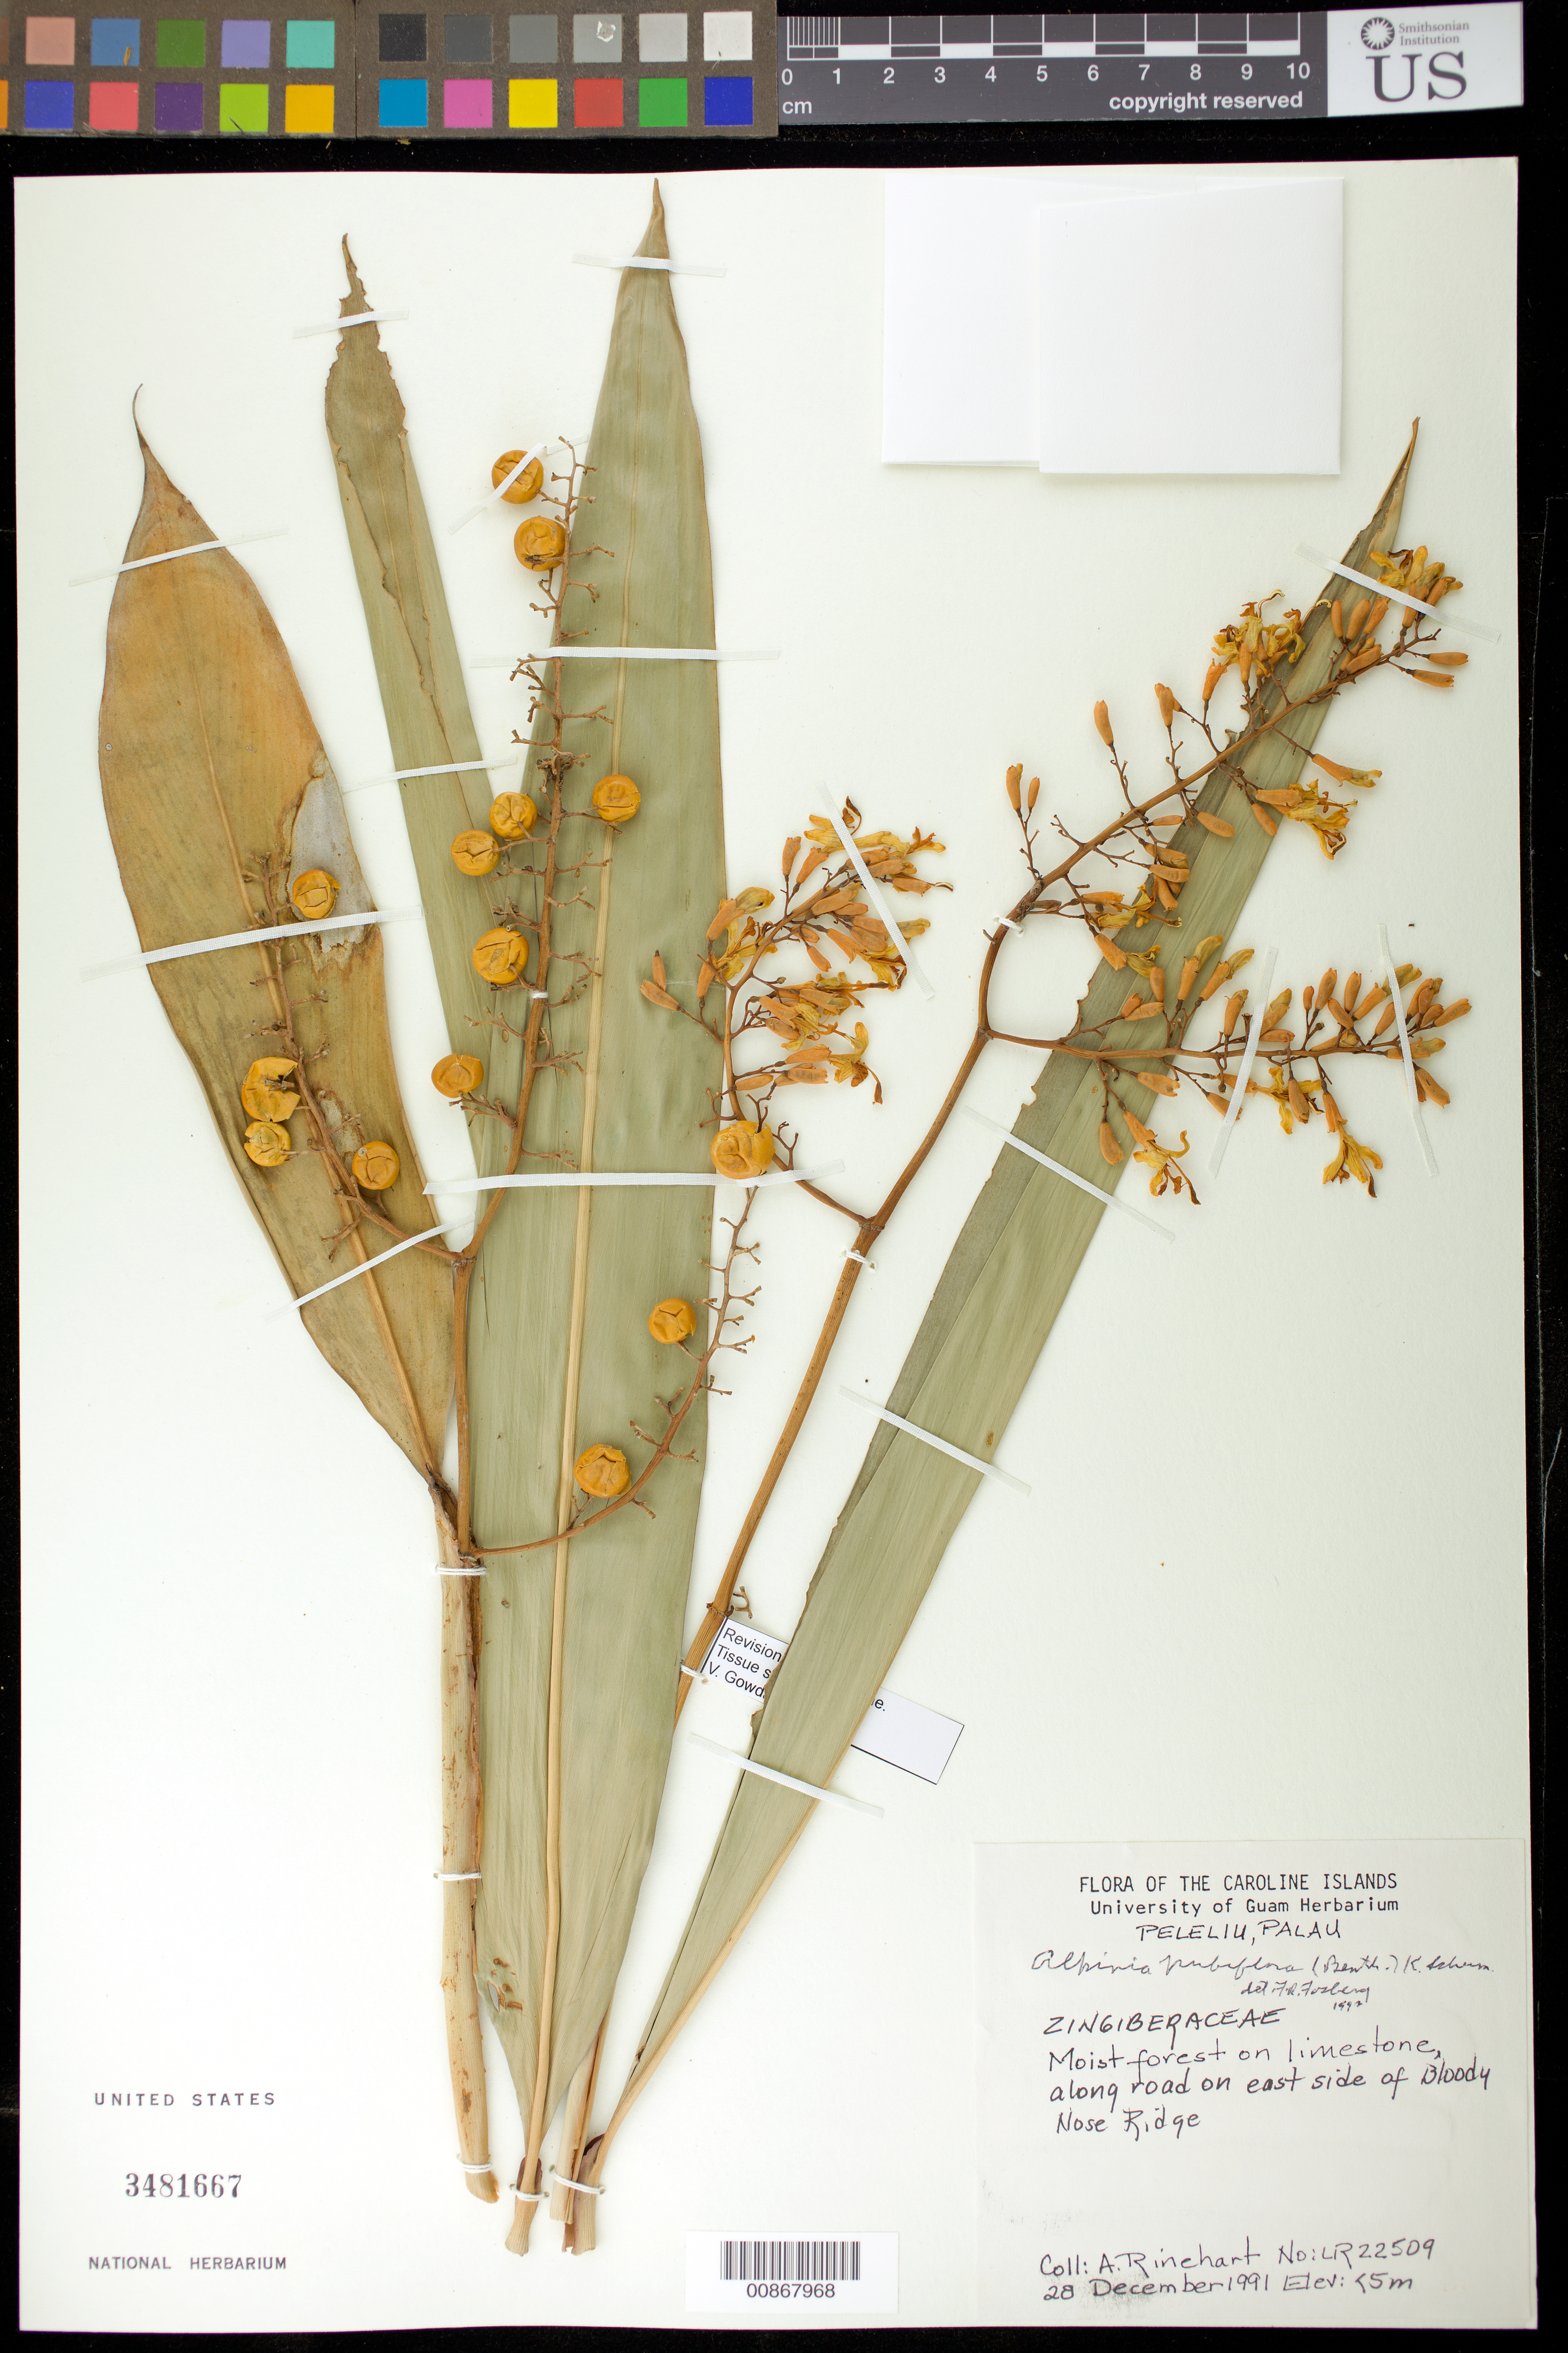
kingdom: Plantae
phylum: Tracheophyta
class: Liliopsida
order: Zingiberales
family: Zingiberaceae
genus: Alpinia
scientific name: Alpinia pubiflora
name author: (Benth.) K. Schum.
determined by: Fosberg, F. R.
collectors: A. Rinehart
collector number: LR 22509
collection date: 1991-12-28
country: Palau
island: Beliliou [Peleliu]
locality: Along road on E side of Bloody Nose Ridge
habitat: Most forest on limestone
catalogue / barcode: US 3481667